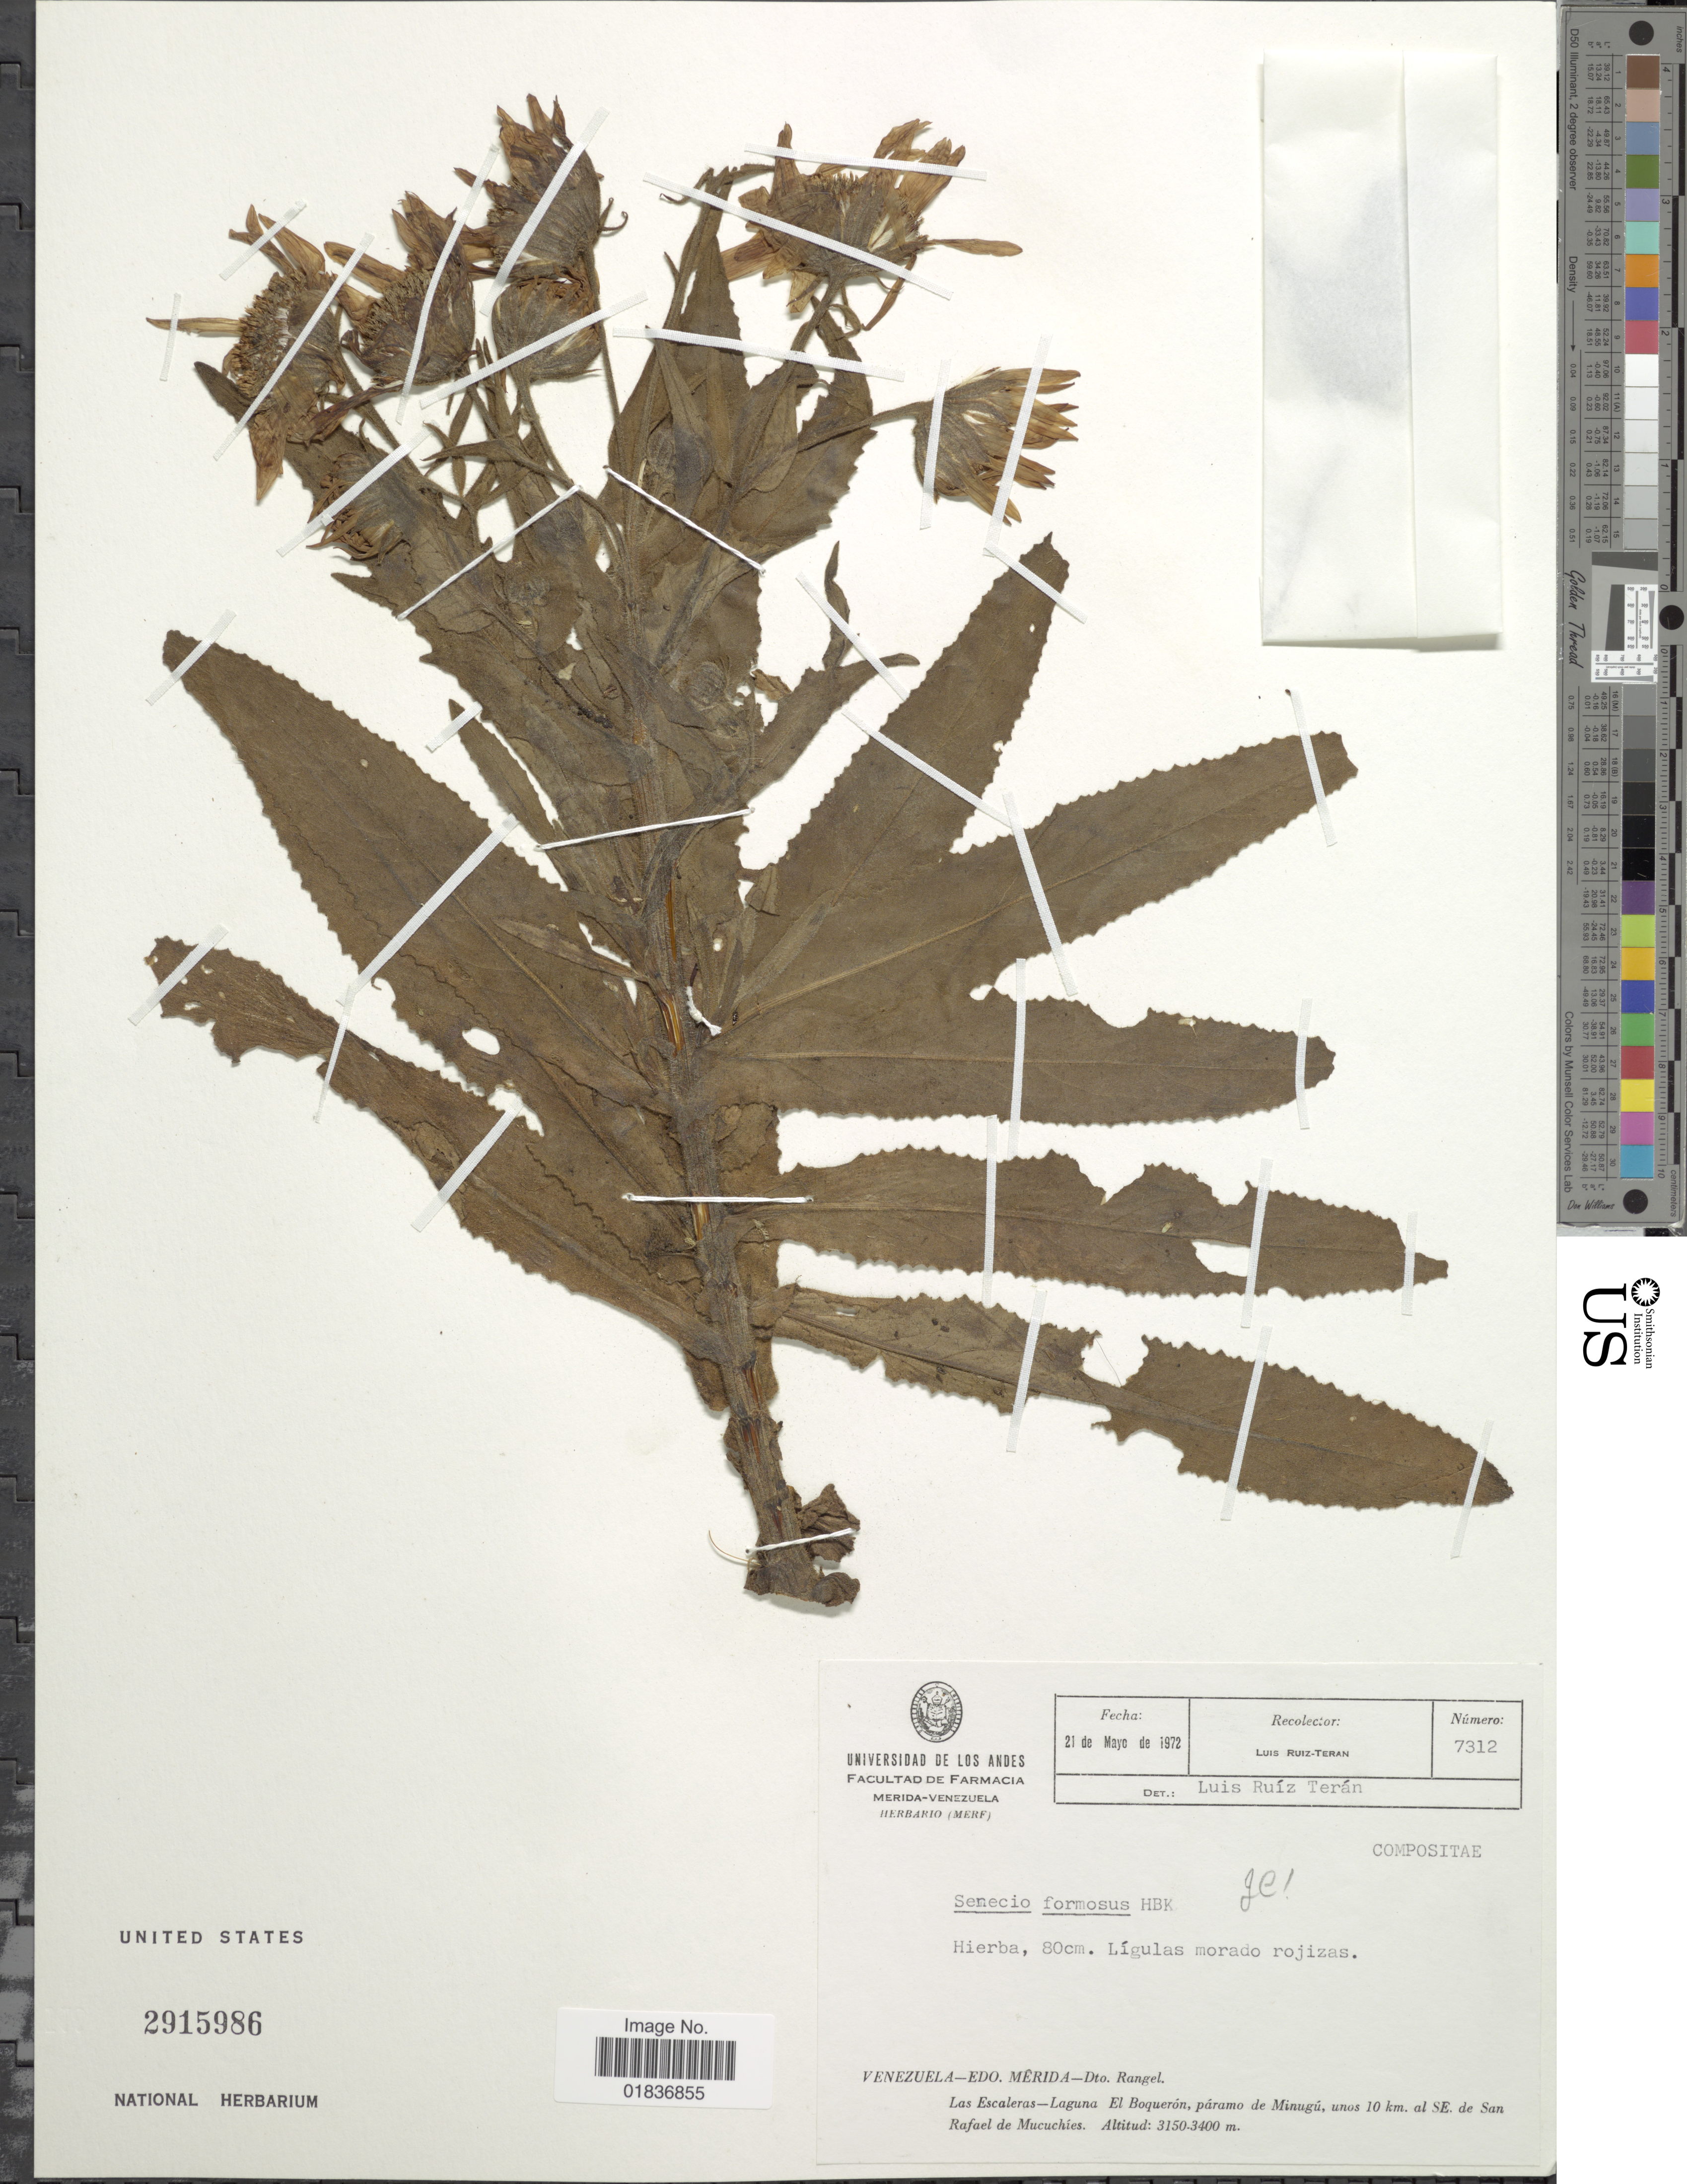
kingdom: Plantae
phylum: Tracheophyta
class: Magnoliopsida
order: Asterales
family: Asteraceae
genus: Senecio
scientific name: Senecio wedglacialis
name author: Cuatrec.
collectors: L. E. Ruíz-Terán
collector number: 7312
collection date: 1972-05-21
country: Venezuela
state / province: Mérida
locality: Edo. Merida-Dto. Rangel. Las Escalera-Laguna El Boqueron, paramo de Minugu, unos 10 km. al SE. de San Rafael de Mucuchies.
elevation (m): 3150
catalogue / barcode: US 2915986